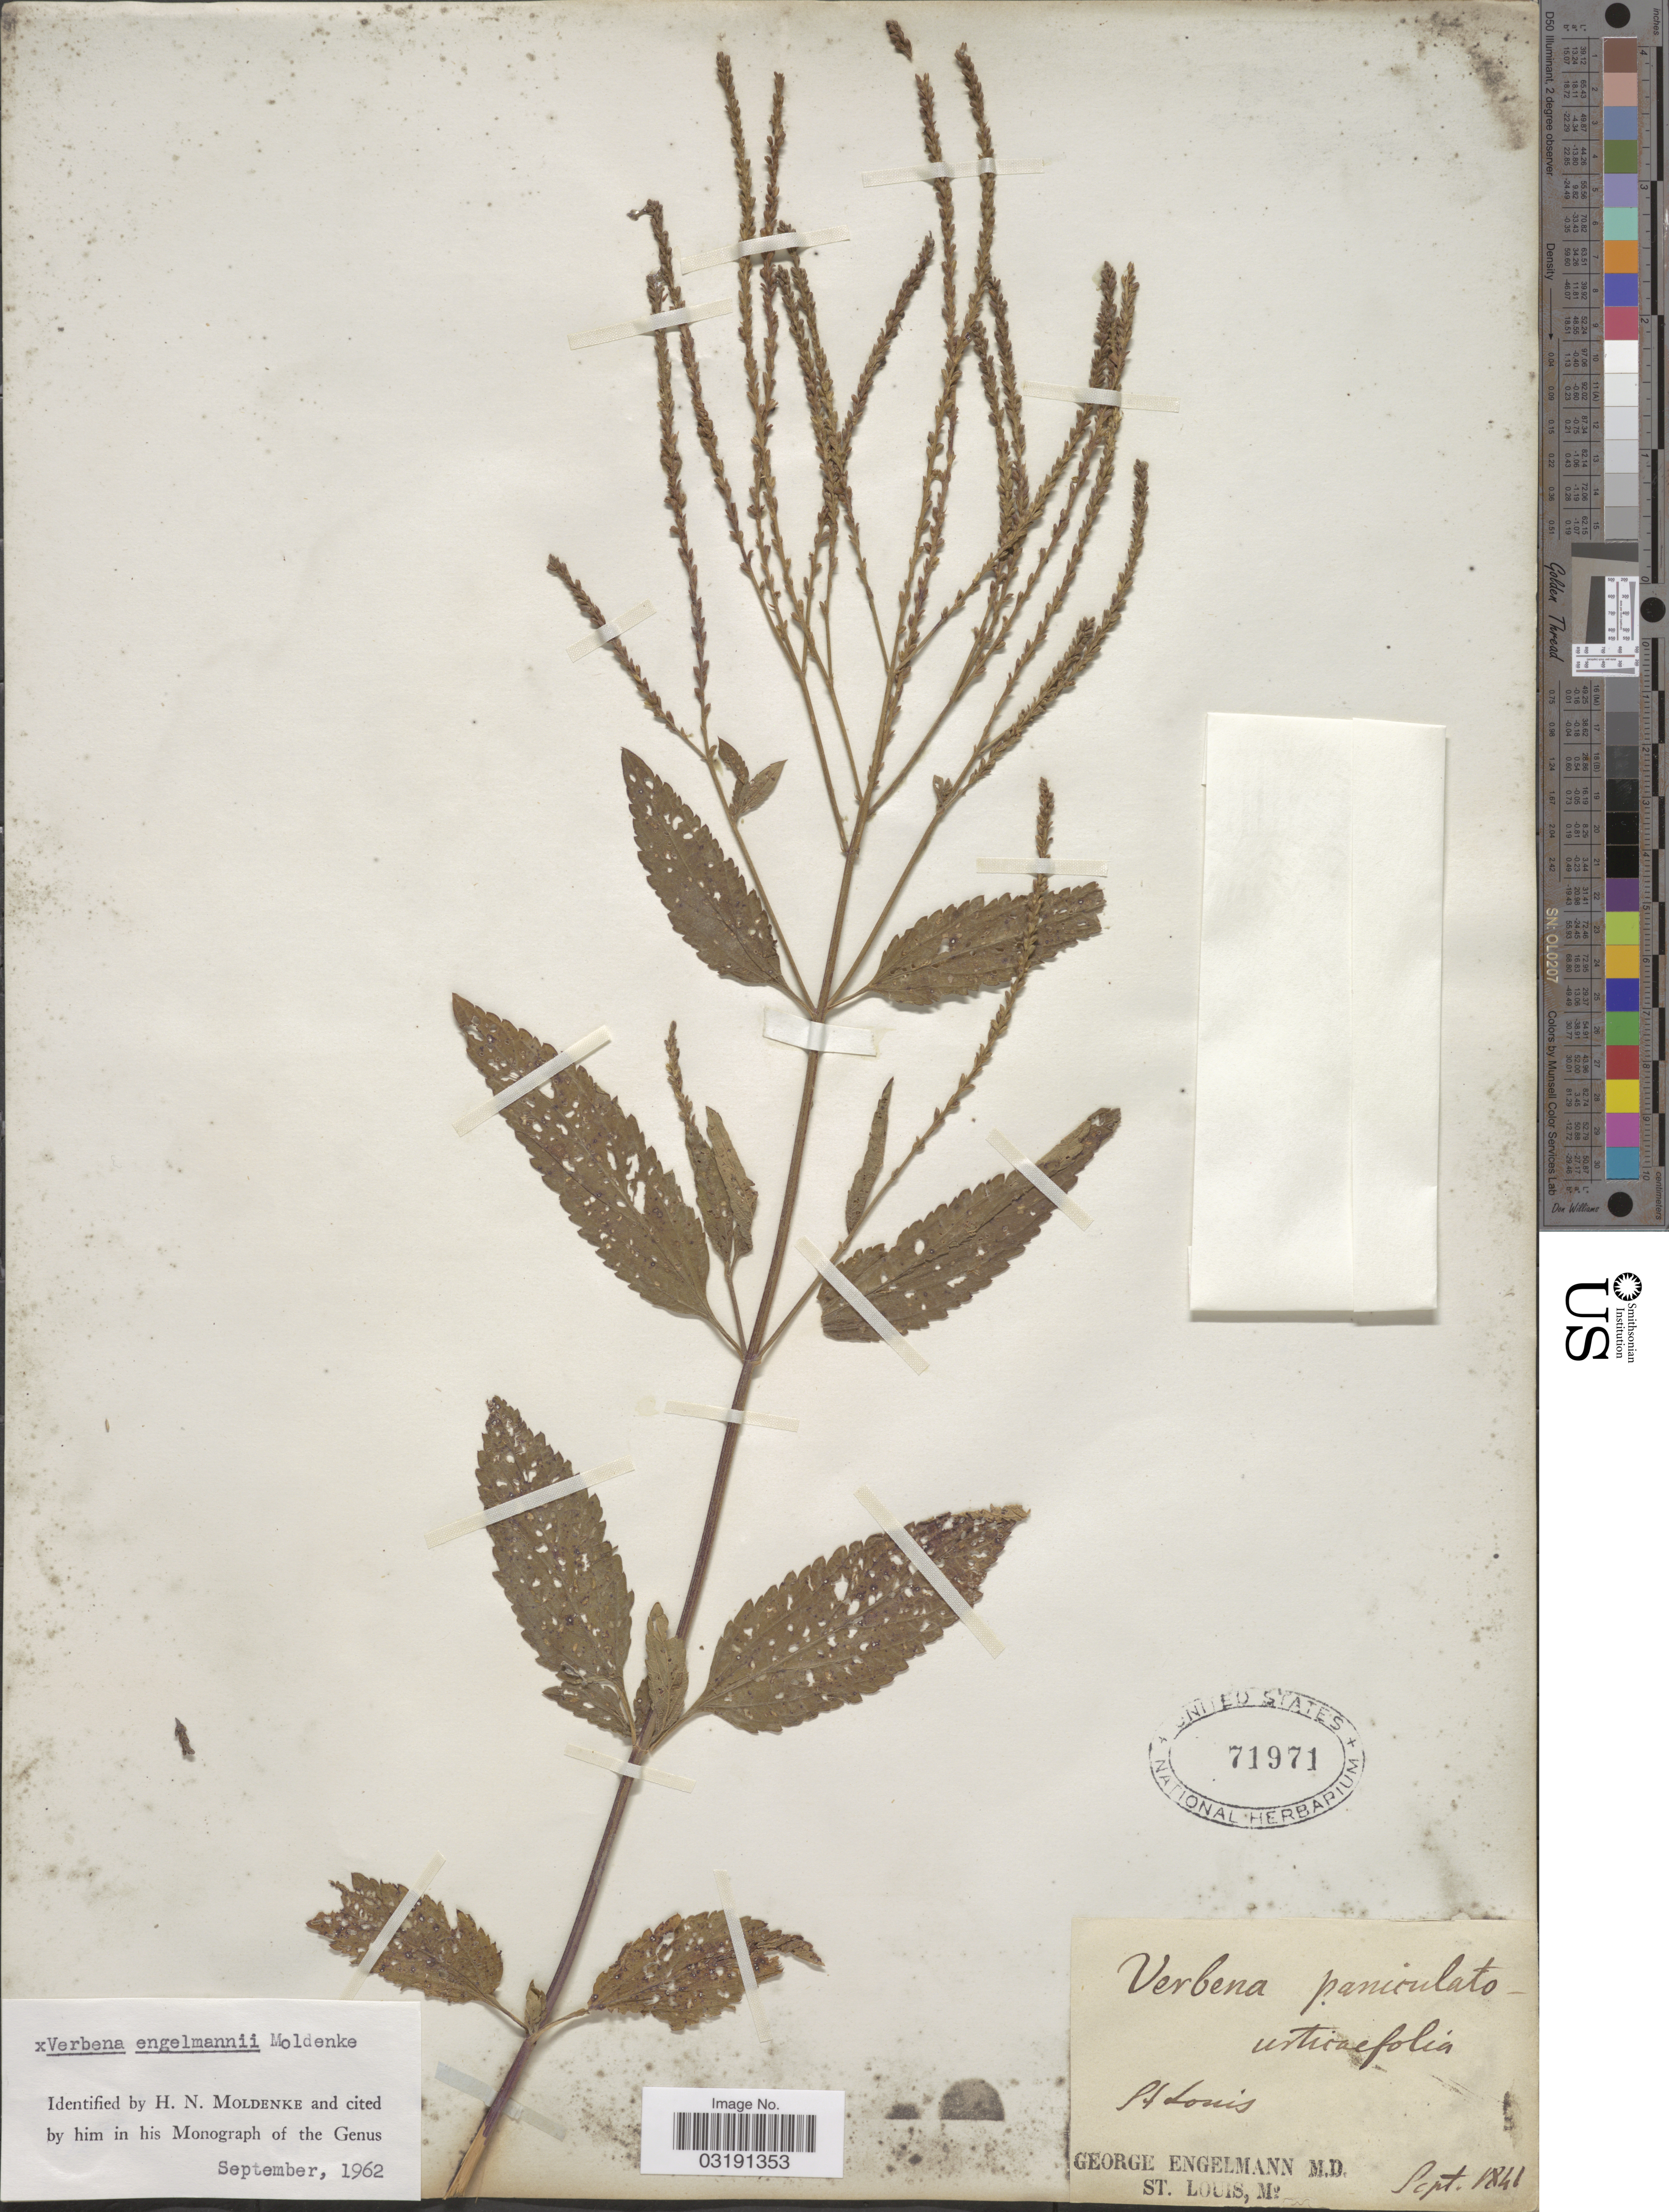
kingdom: Plantae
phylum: Tracheophyta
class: Magnoliopsida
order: Lamiales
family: Verbenaceae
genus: Verbena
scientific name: Verbena engelmannii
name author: Moldenke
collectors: G. Engelmann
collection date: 1841-09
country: United States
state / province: Missouri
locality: St. Louis.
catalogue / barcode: US 71971